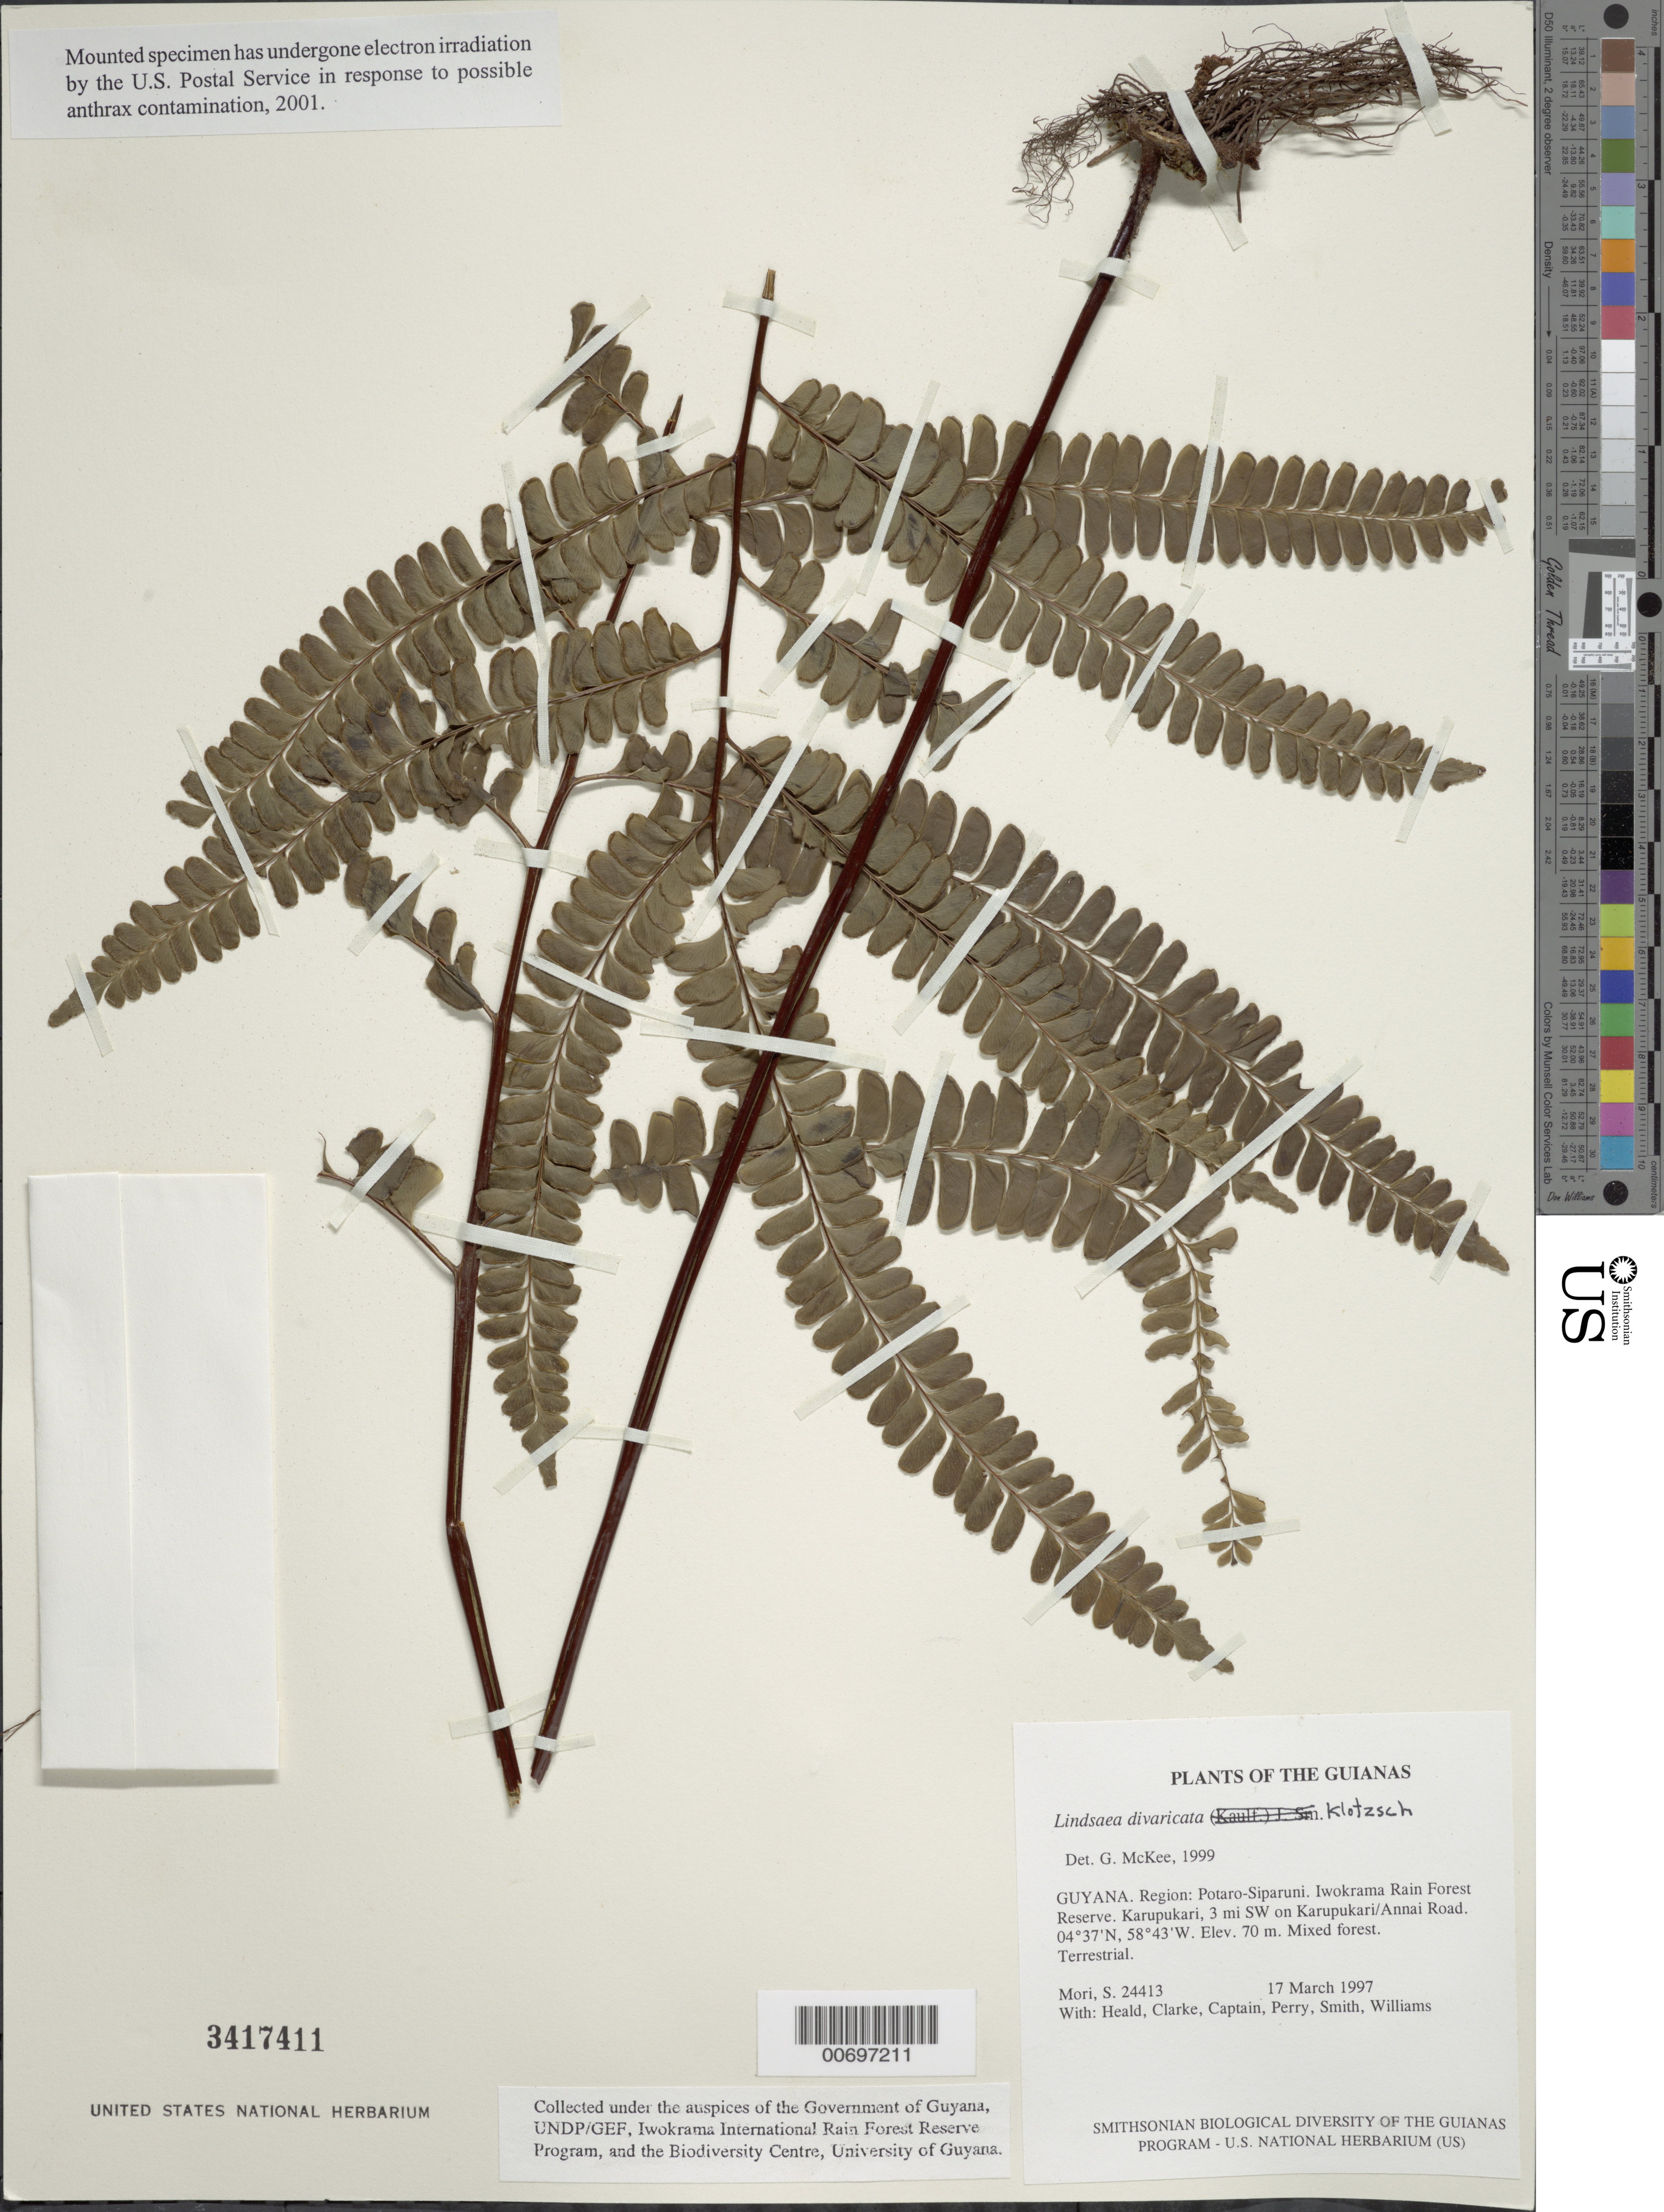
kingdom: Plantae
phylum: Tracheophyta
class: Polypodiopsida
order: Polypodiales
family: Lindsaeaceae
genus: Lindsaea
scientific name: Lindsaea divaricata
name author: Klotzsch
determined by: McKee, G. S., (US), NMNH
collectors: S. Mori, S. Heald, D. Clarke, C. Captain, C. Perry, -- Smith & R. Williams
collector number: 24413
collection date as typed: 17 March 1997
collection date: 1997-03-17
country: Guyana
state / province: Potaro-Siparuni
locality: Iwokrama Rain Forest Reserve. Karupukari, 3 mi SW on Karupukari/Annai Road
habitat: Mixed forest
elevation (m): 70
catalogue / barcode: US 3417411